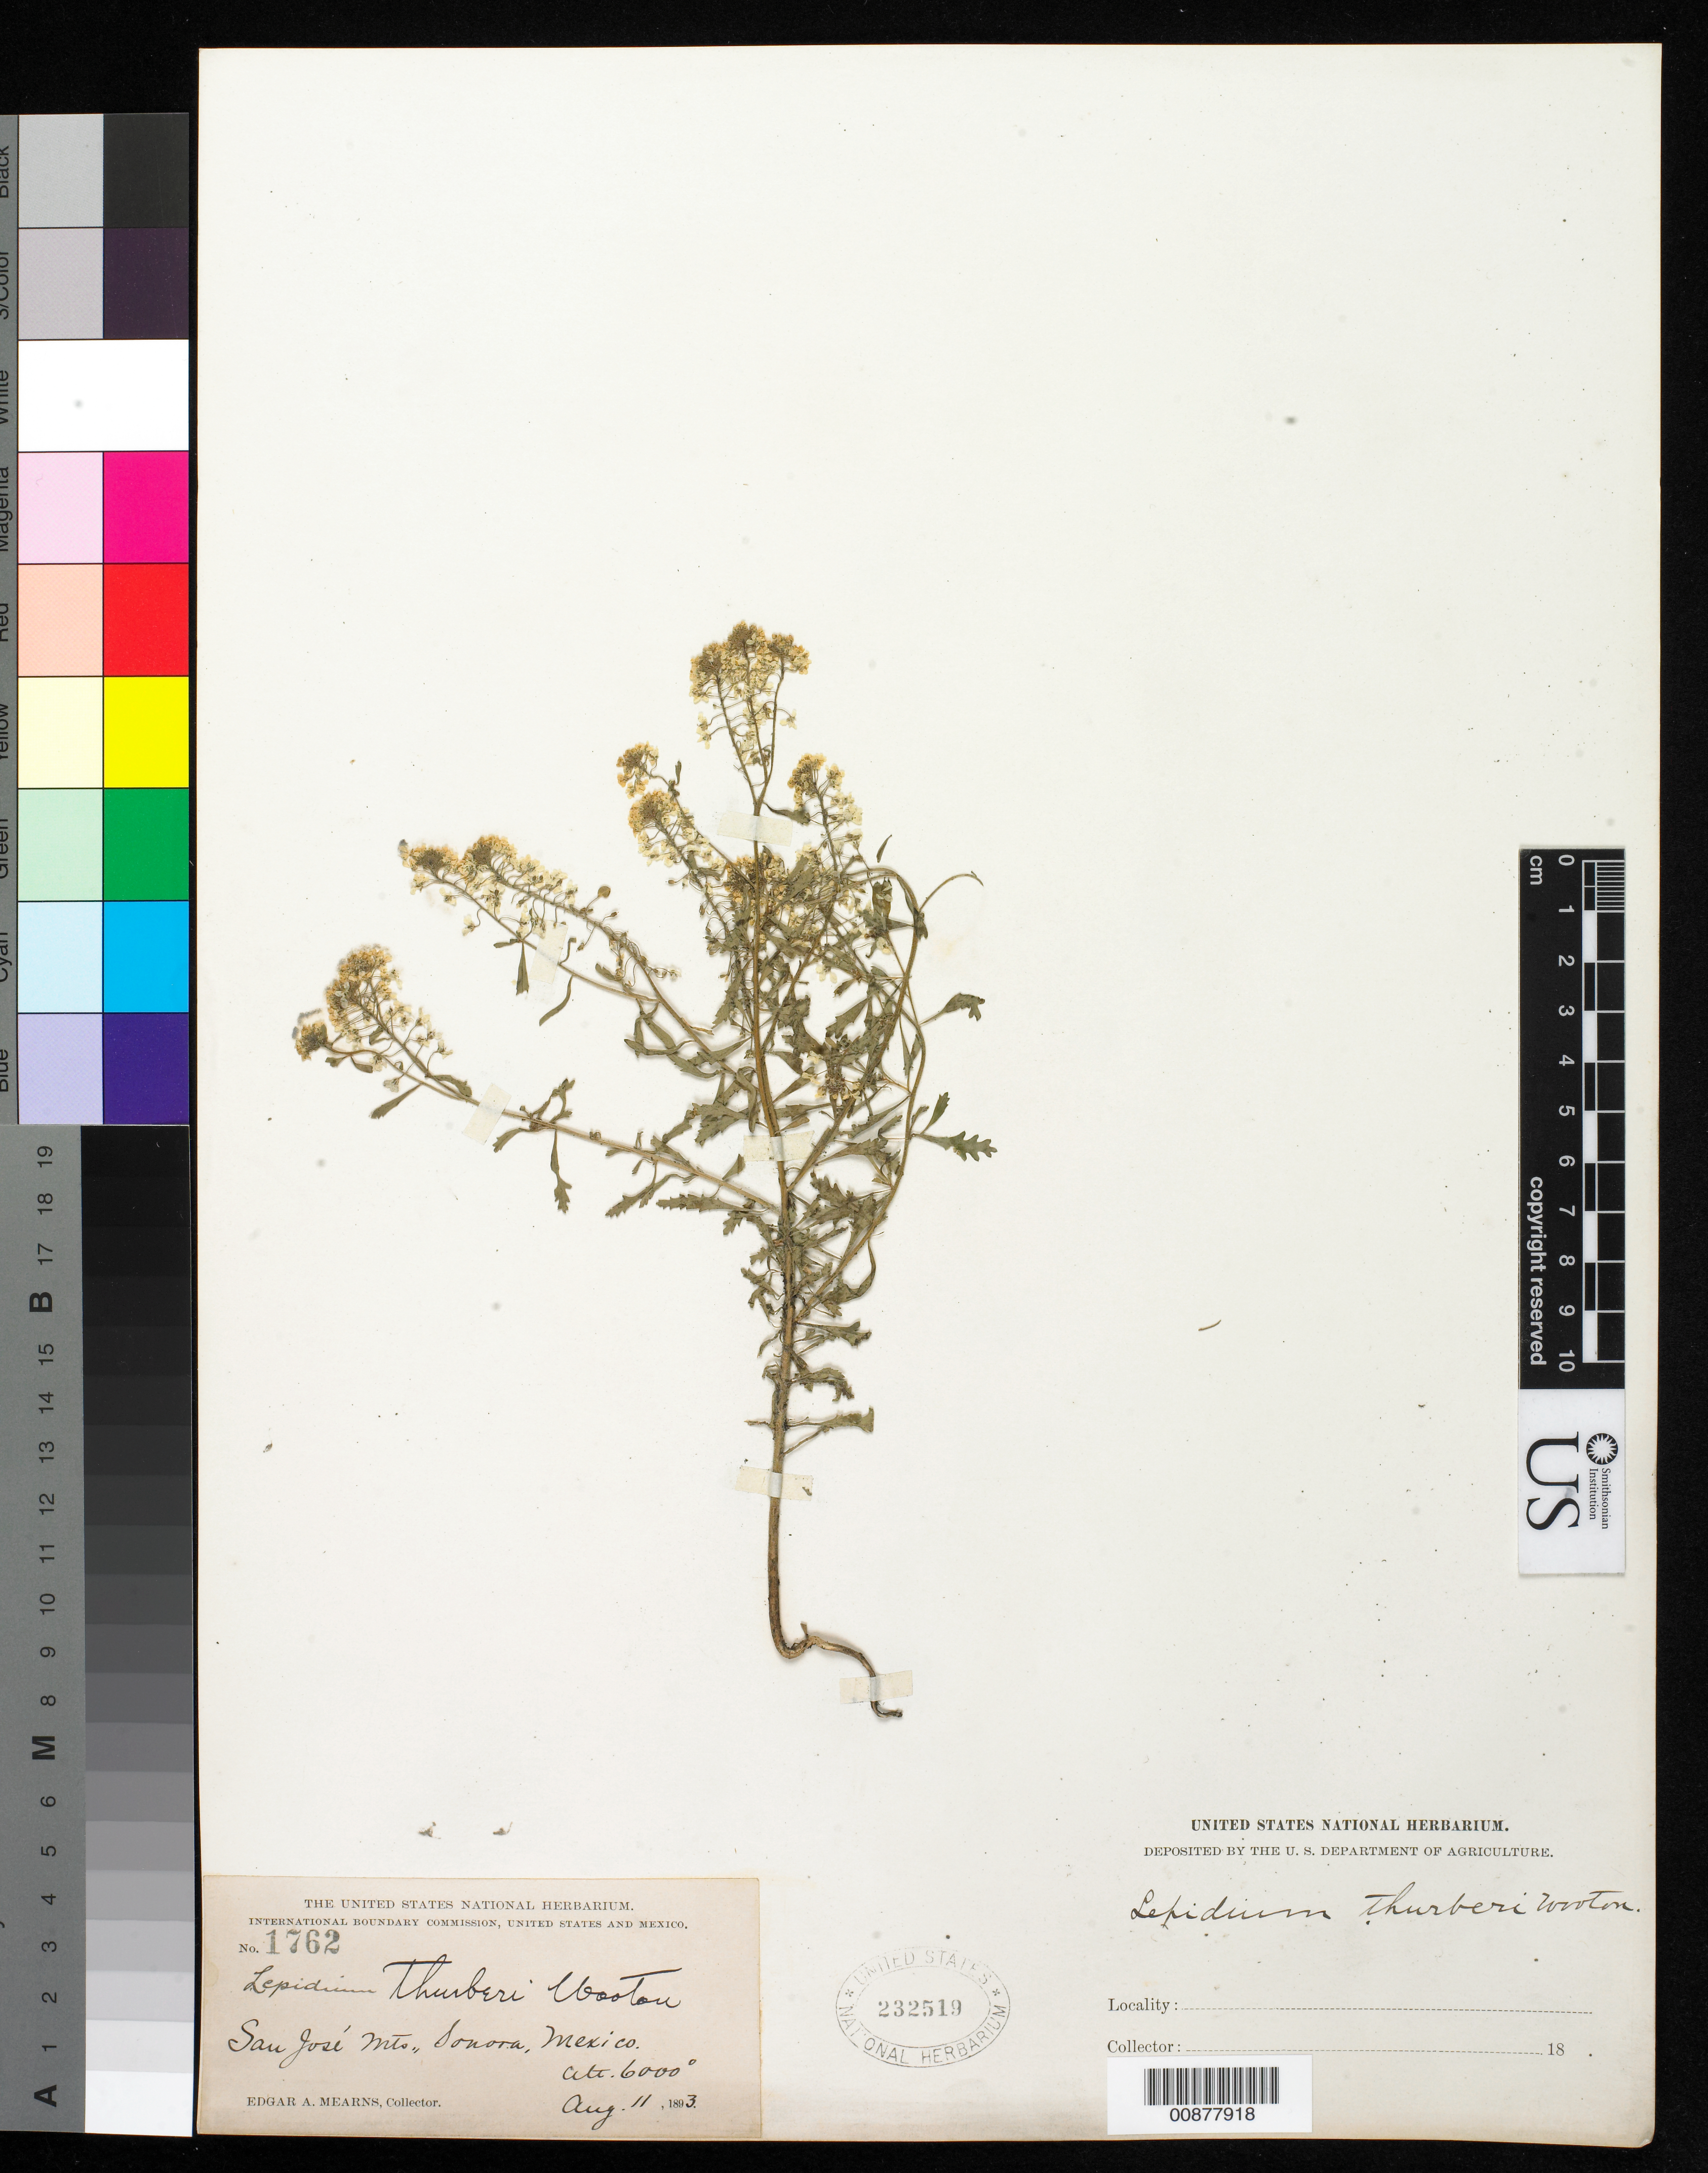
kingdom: Plantae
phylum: Tracheophyta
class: Magnoliopsida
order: Brassicales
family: Brassicaceae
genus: Lepidium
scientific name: Lepidium thurberi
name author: Wooton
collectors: E. A. Mearns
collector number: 1762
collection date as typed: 11 Aug 1893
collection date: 1893-08-11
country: Mexico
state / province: Sonora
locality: San José Mts., Sonora.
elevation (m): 1829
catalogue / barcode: US 232519